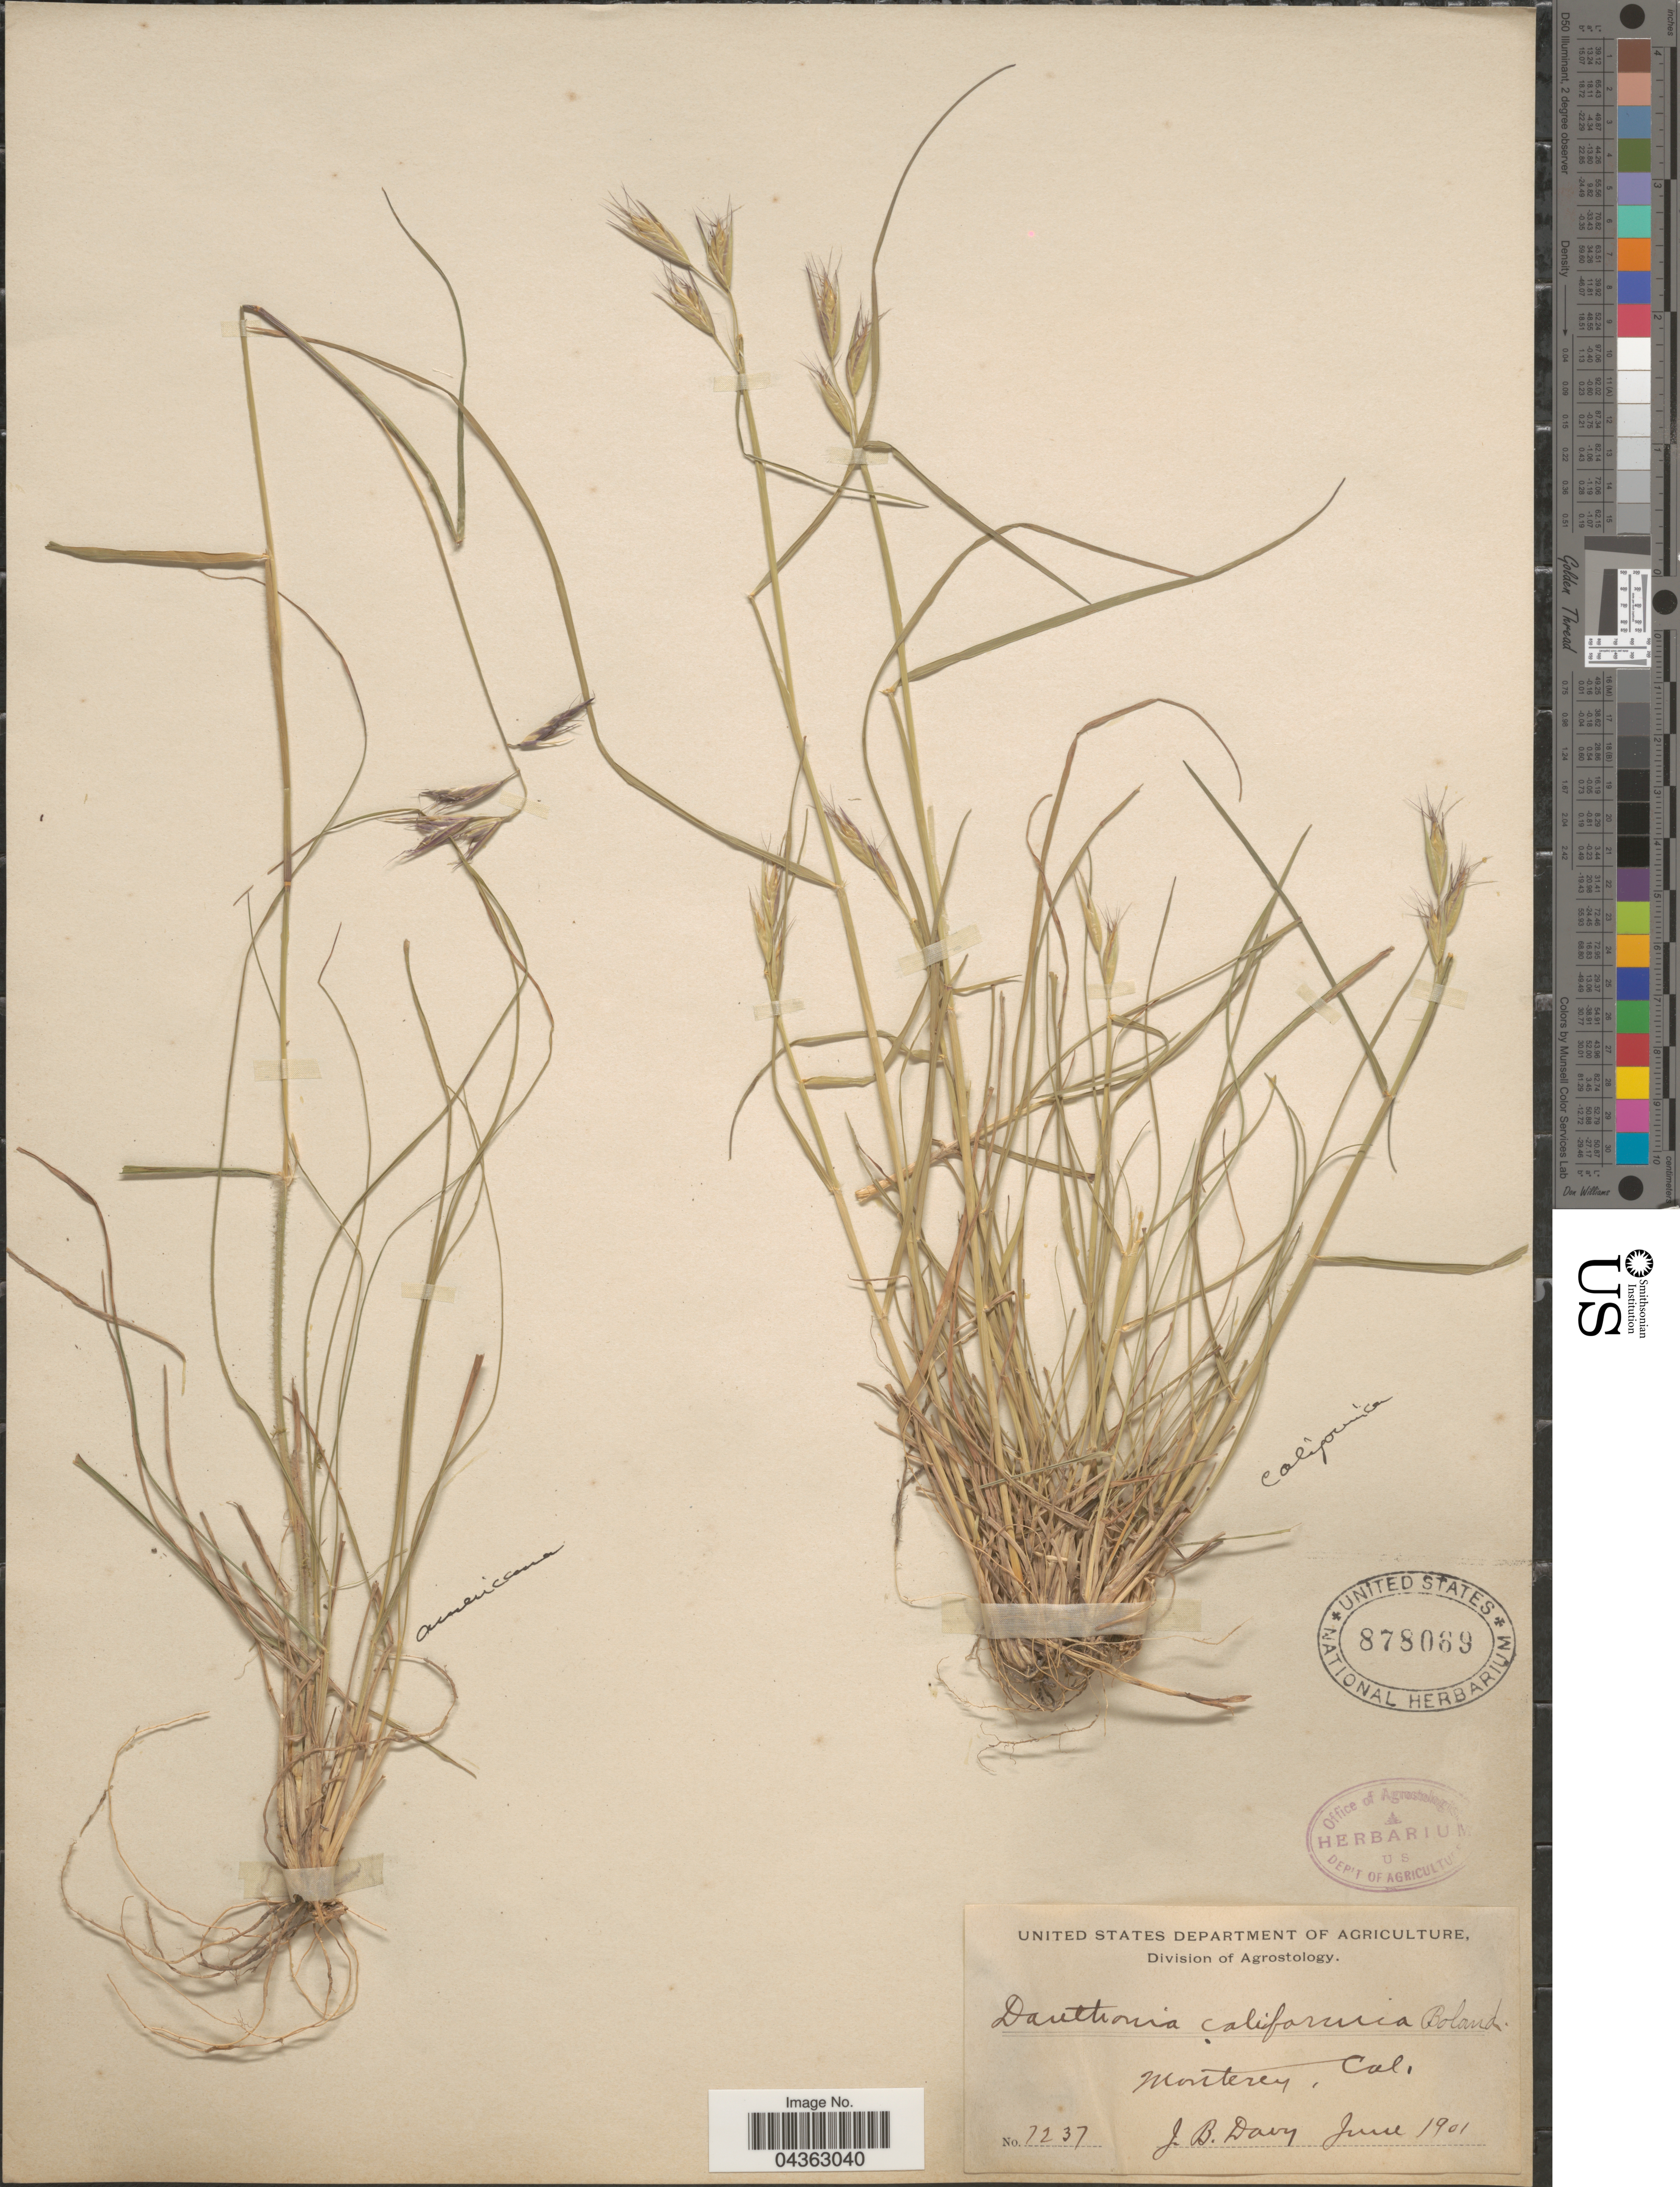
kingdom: Plantae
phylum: Tracheophyta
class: Liliopsida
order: Poales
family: Poaceae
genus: Danthonia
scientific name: Danthonia californica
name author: Bol.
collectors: J. Burtt Davy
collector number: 7237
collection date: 1901-06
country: United States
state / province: California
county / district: Monterey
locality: Monterey.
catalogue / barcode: US 878069